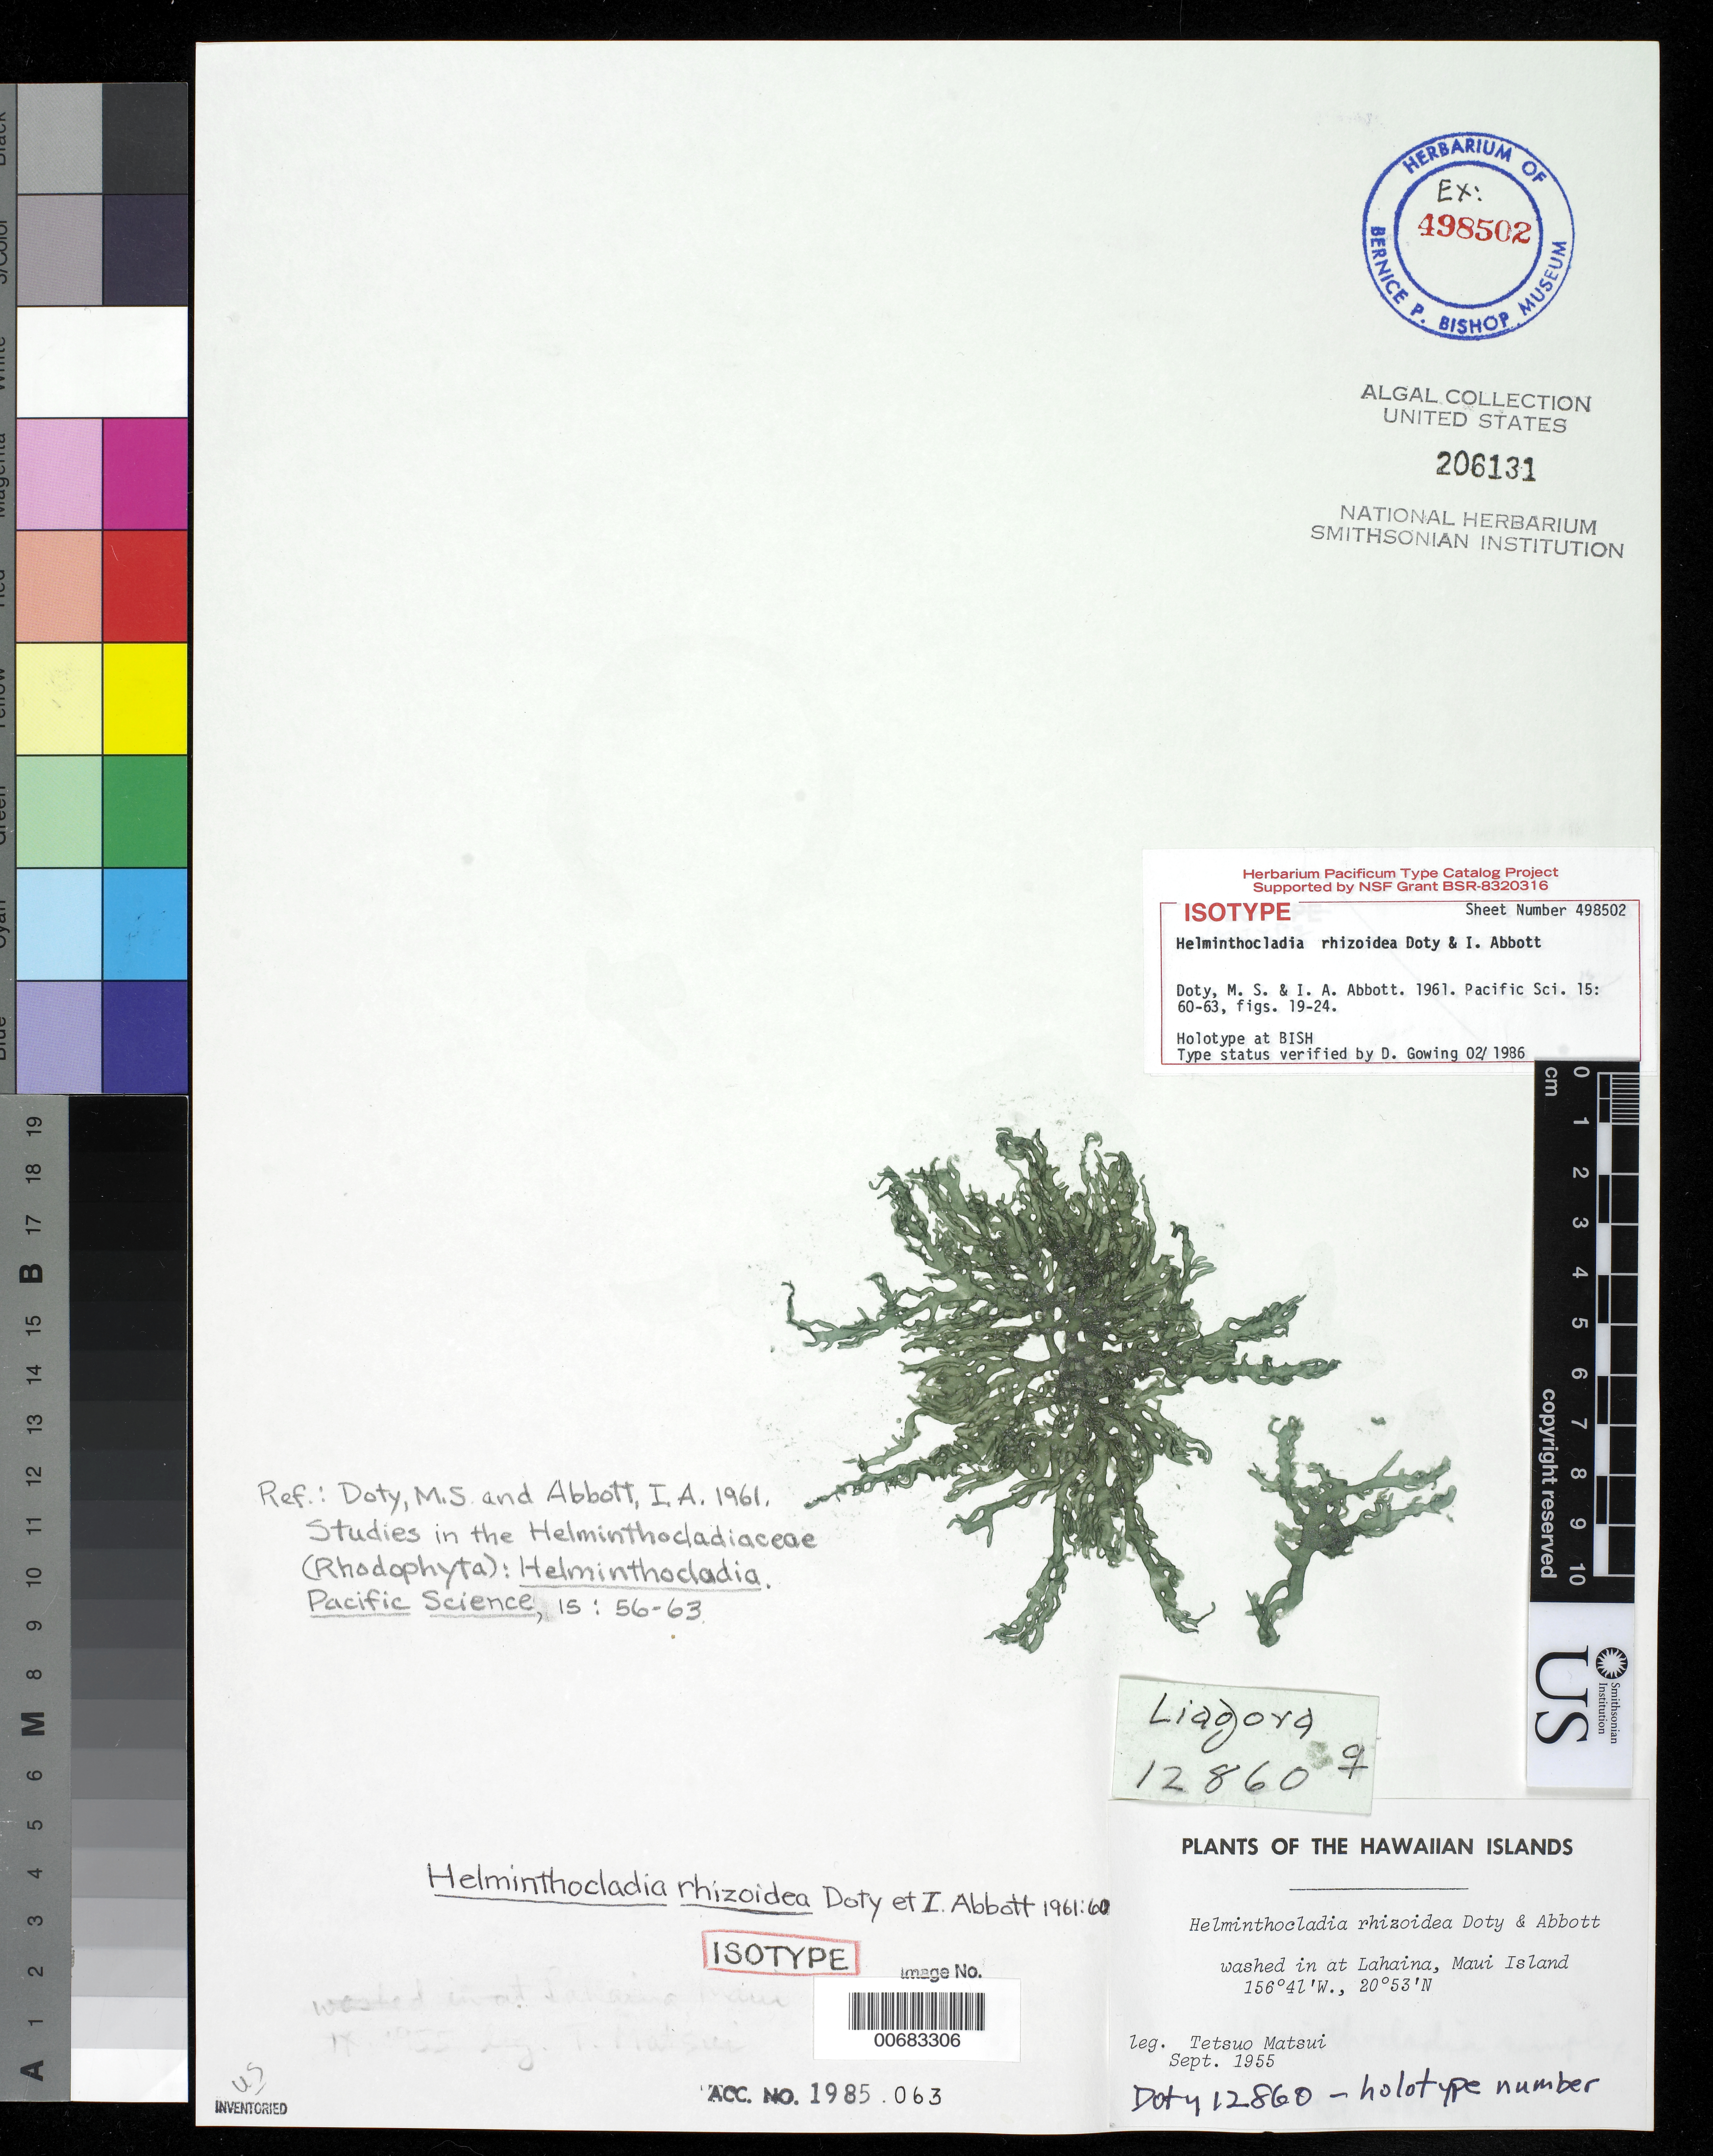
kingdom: Plantae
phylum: Rhodophyta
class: Florideophyceae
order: Nemaliales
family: Liagoraceae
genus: Helminthocladia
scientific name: Helminthocladia rhizoidea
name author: Doty & I.A. Abbott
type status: Isotype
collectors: T. Matsui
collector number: MSD 12860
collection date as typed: Sep 1955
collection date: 1955-09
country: United States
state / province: Hawaii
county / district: Maui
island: Maui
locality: Lahaina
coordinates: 20 53' N, 156 41' W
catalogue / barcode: US 206131